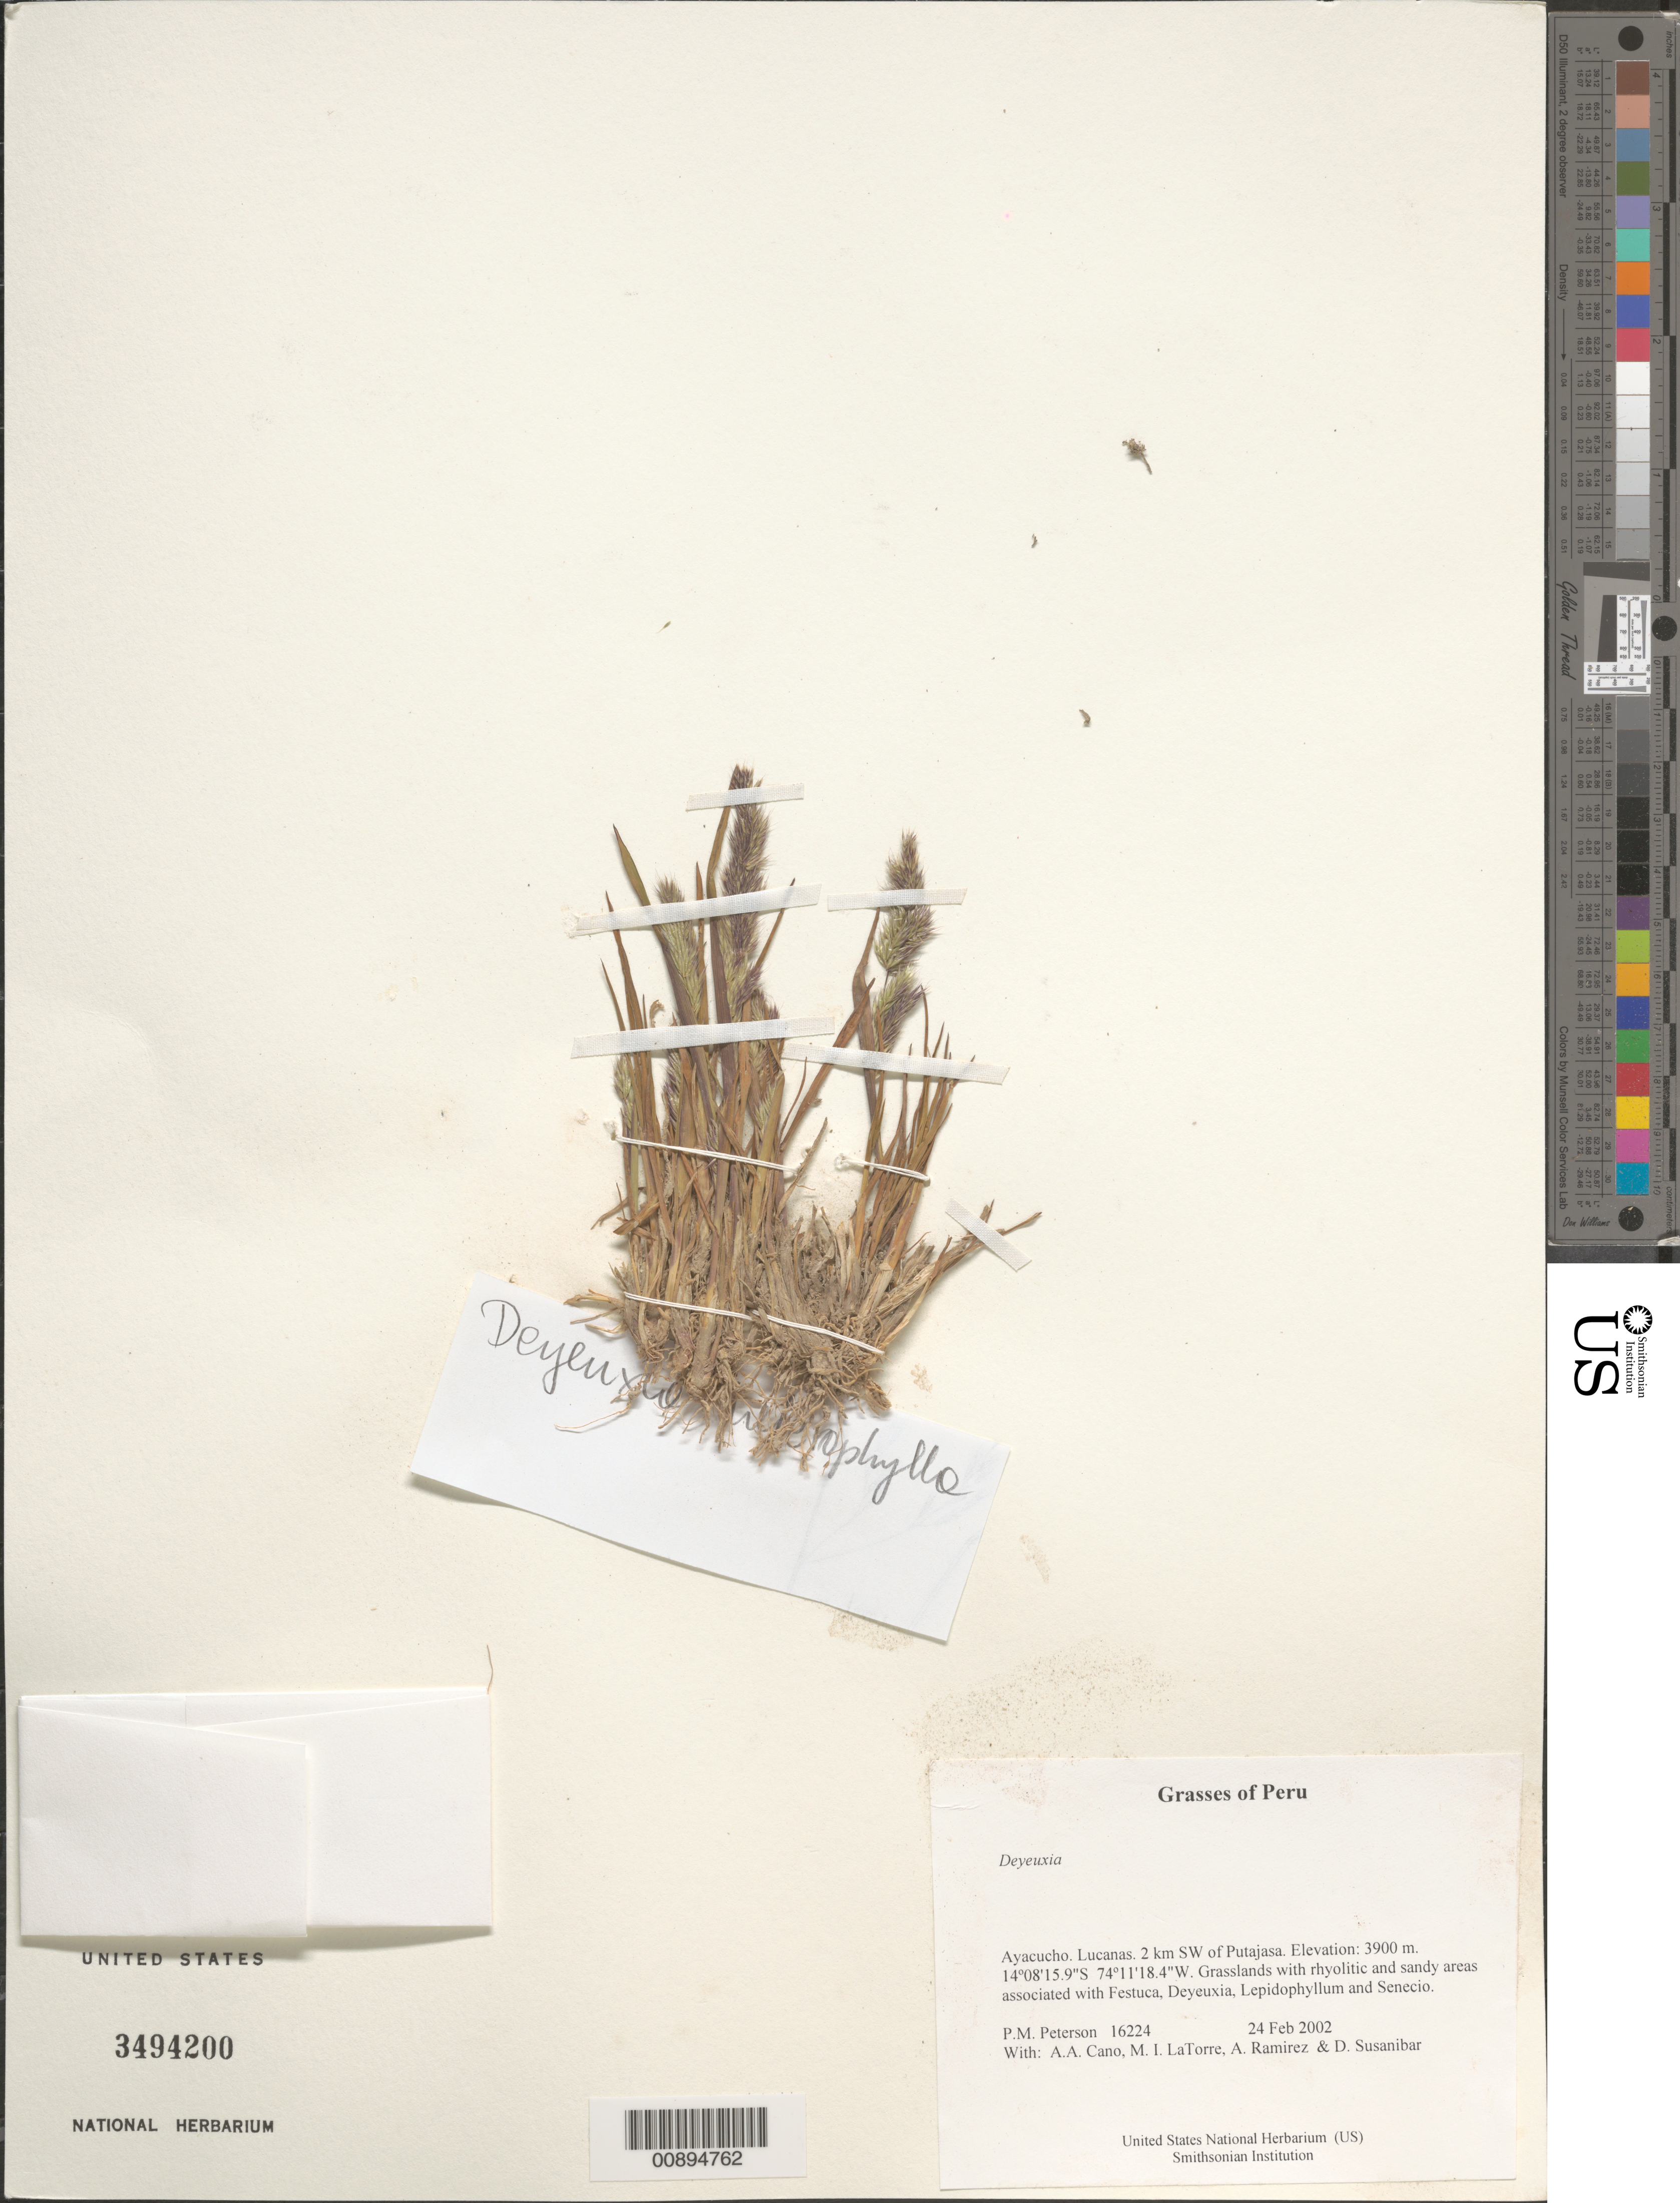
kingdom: Plantae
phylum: Tracheophyta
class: Liliopsida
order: Poales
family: Poaceae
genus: Calamagrostis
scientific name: Calamagrostis sp.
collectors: P. M. Peterson, A. Cano, M. I. La Torre, A. Ramírez & D. Susanibar Cruz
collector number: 16224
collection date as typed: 24 Feb 2002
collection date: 2002-02-24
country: Peru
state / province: Ayacucho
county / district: Lucanas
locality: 2 km SW of Putajasa.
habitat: Grasslands with rhyolitic and sandy areas associated with ~Festuca, Deyeuxia, Lepidophyllum and Senecio~.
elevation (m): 3900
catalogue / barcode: US 3494200